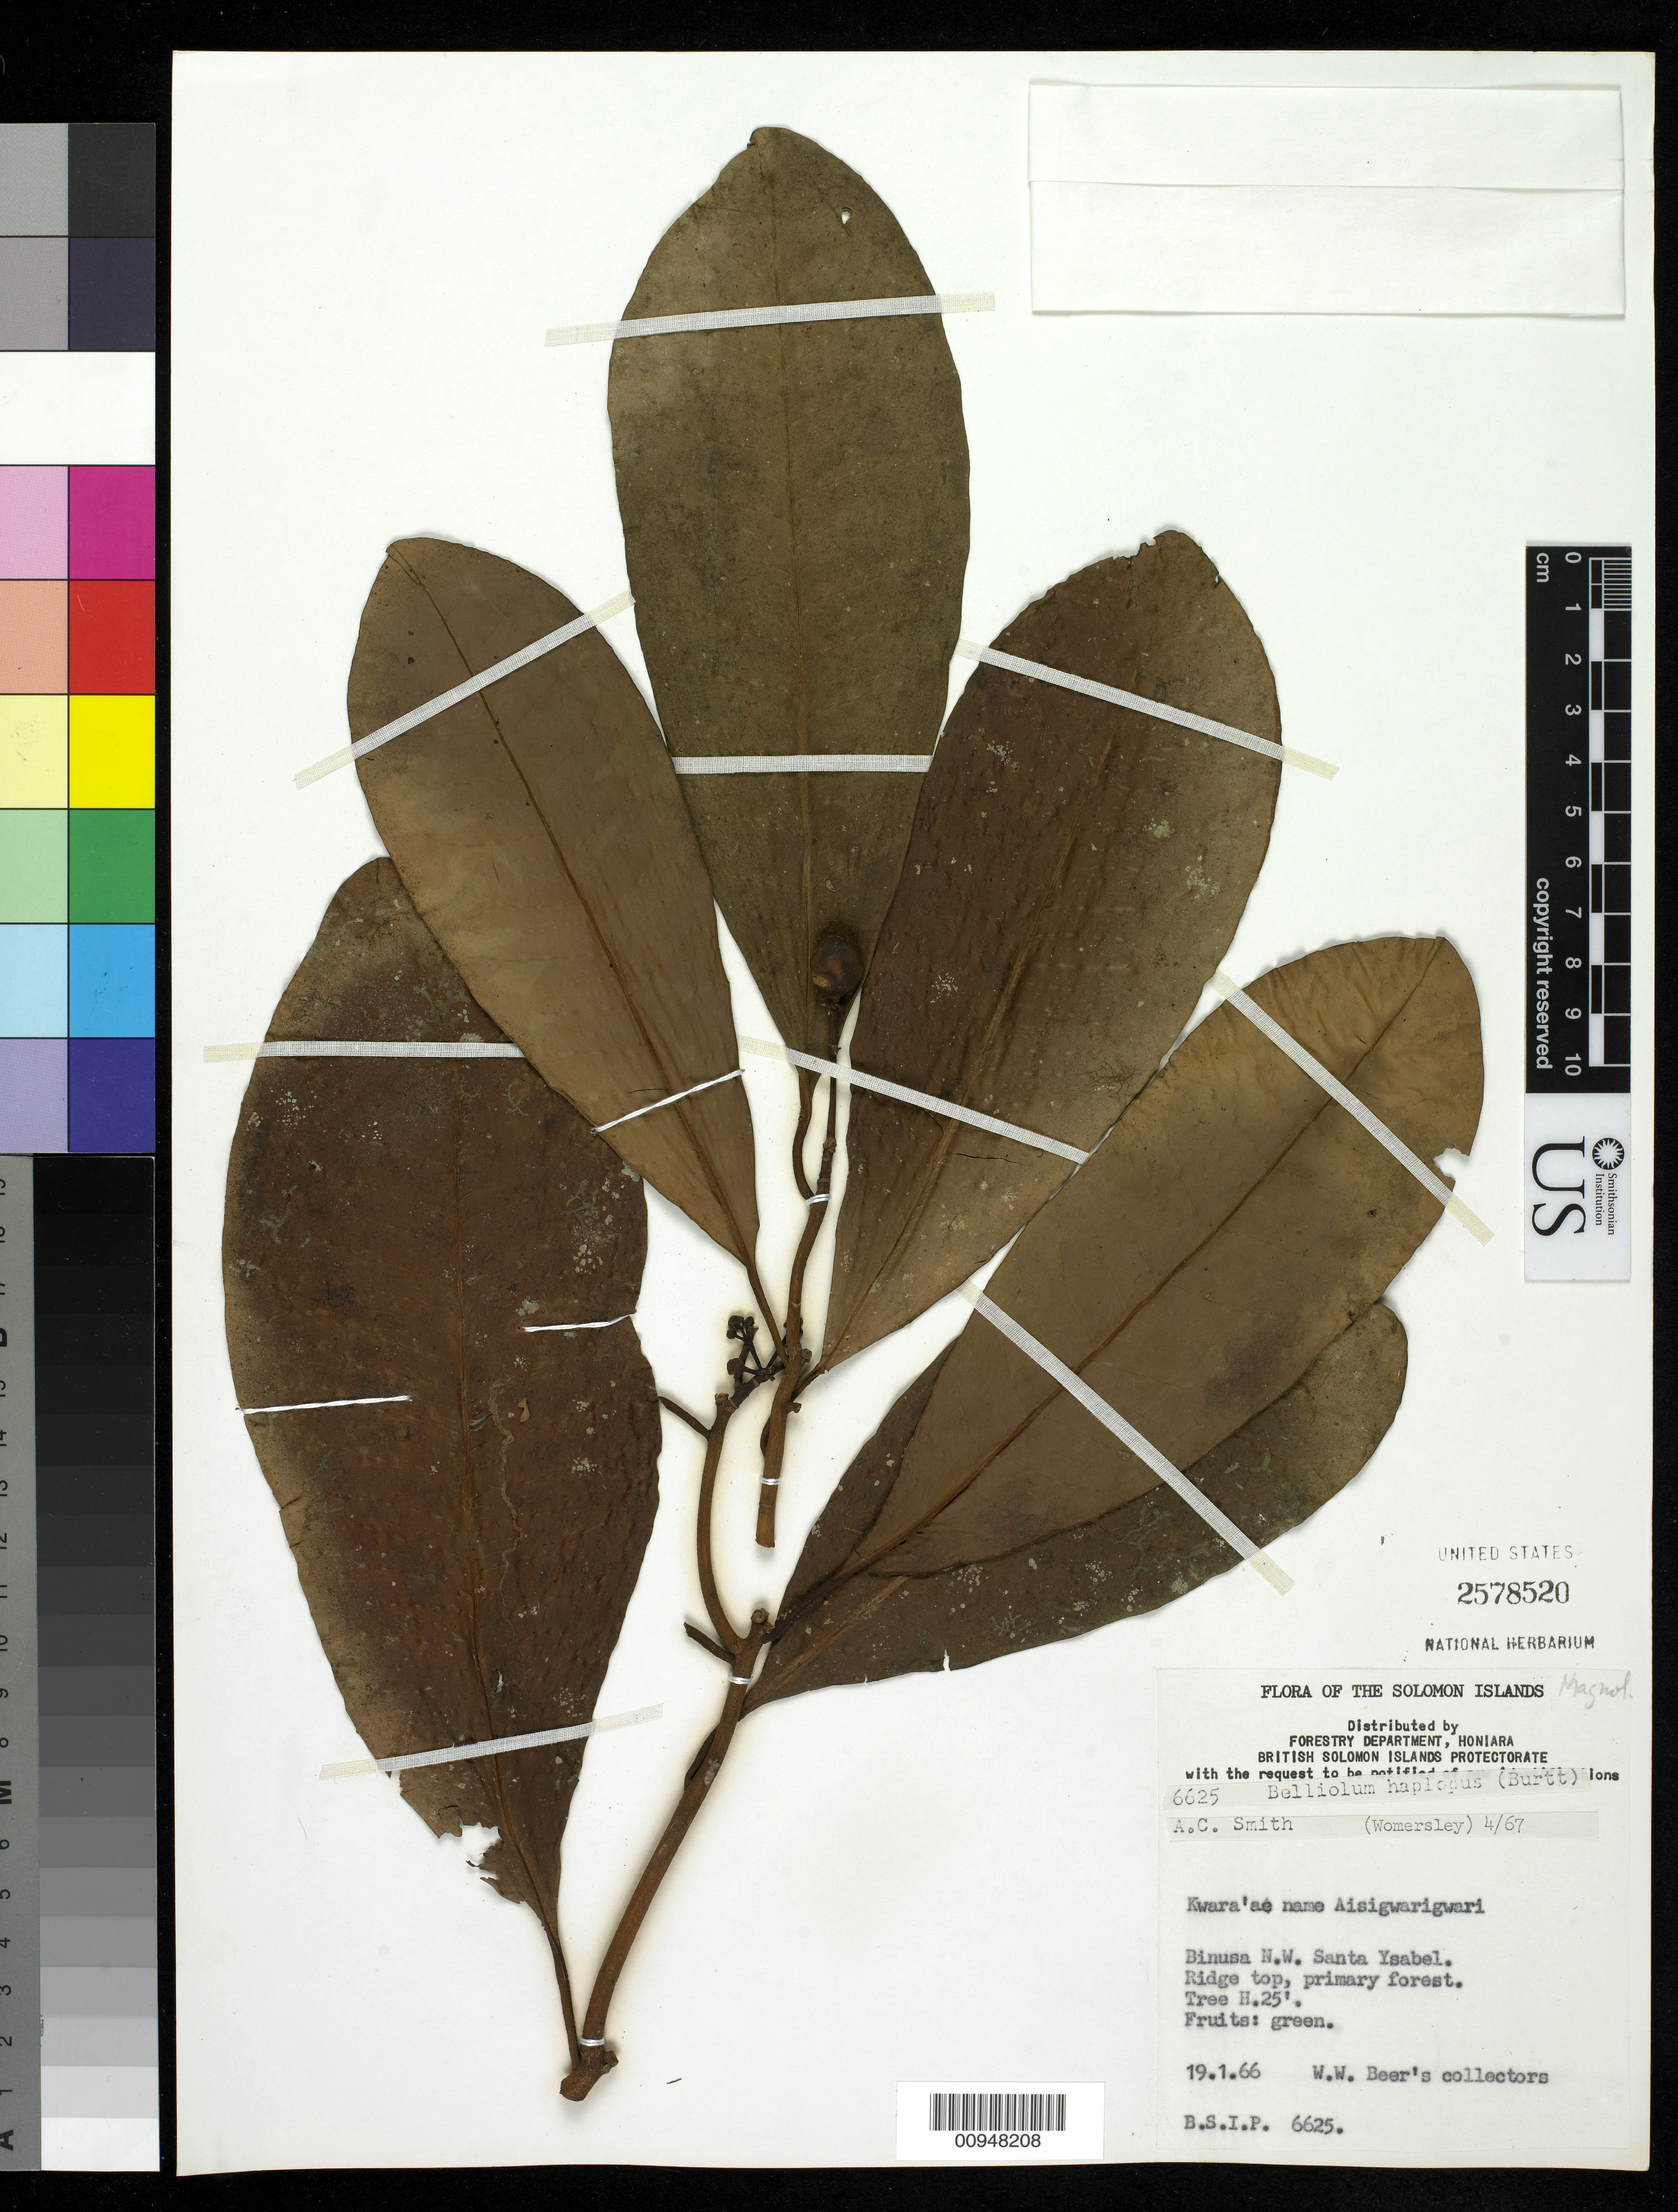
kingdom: Plantae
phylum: Tracheophyta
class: Magnoliopsida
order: Canellales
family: Winteraceae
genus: Belliolum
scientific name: Belliolum haplopus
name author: (B.L. Burtt) A.C. Sm.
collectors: C. A. Smith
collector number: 6625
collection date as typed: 19 Jan 1966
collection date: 1966-01-19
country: Solomon Islands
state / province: Isabel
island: Santa Isabel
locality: Binusa, NW Santa Isabel.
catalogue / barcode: US 2578520